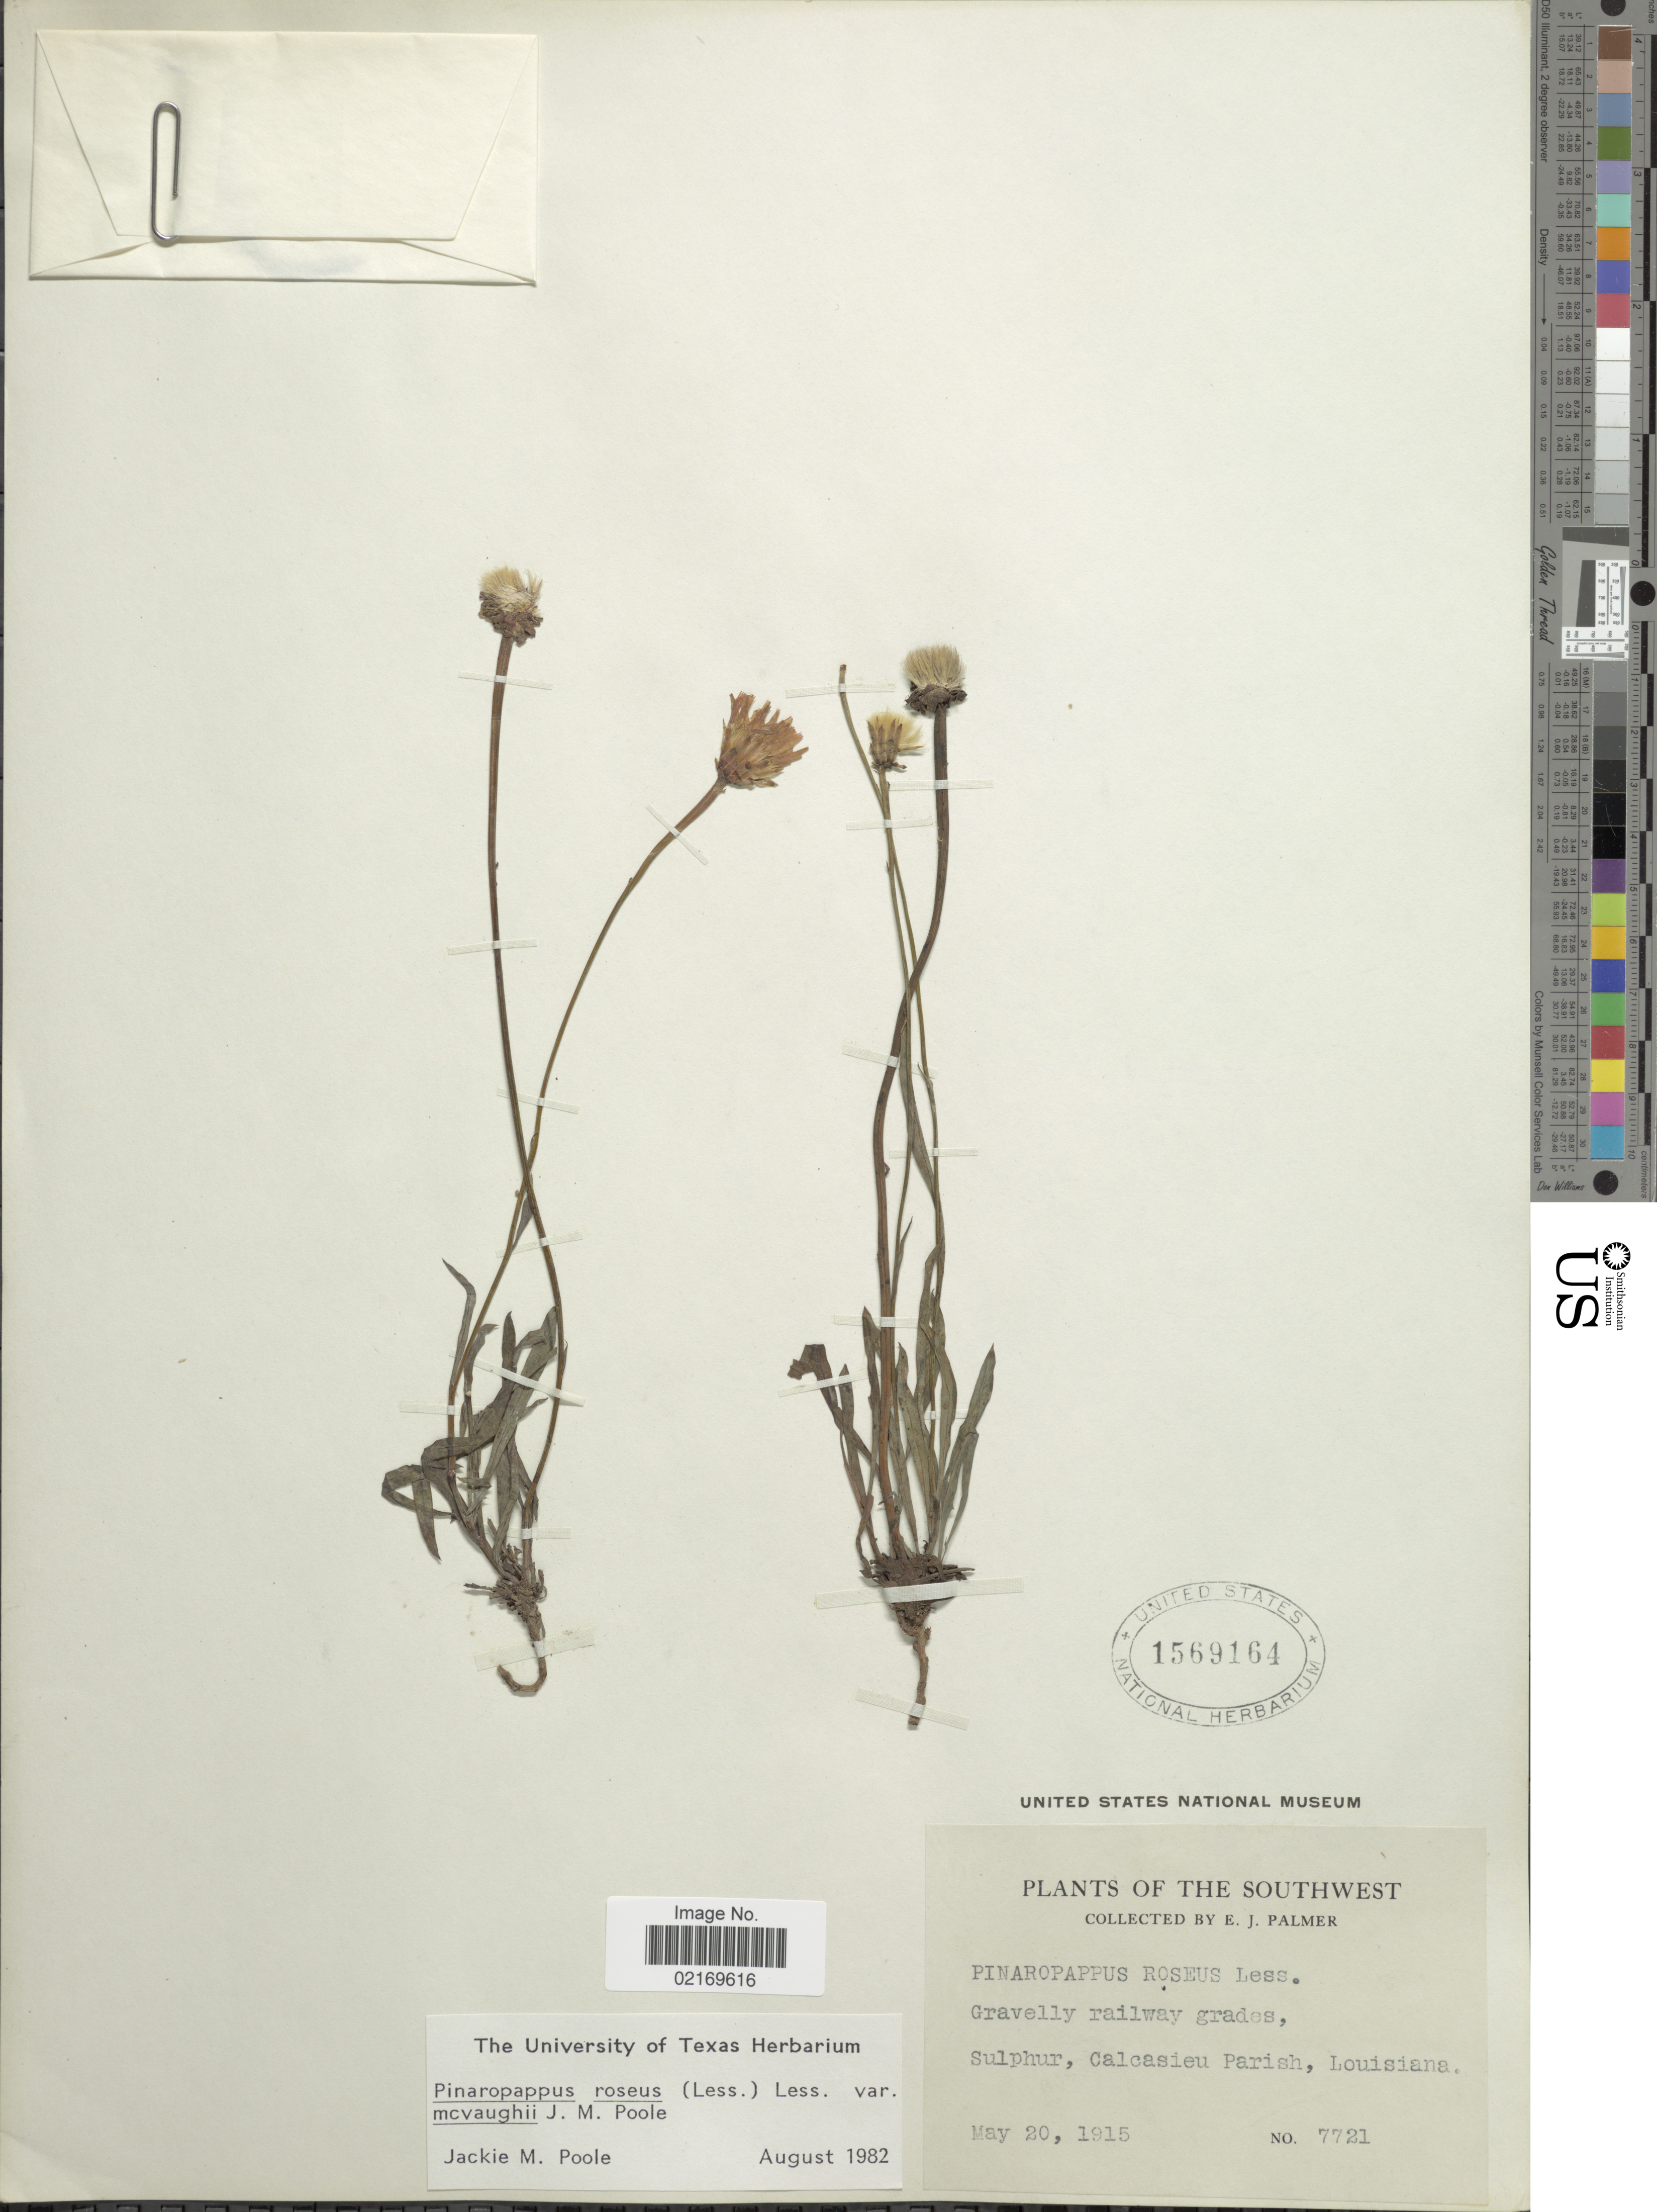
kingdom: Plantae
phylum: Tracheophyta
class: Magnoliopsida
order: Asterales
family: Asteraceae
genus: Pinaropappus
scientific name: Pinaropappus roseus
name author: Less.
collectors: E. J. Palmer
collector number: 7721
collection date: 1915-05-20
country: United States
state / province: Louisiana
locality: The Southwest, Sulphur, Calcasieu Parish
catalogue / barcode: US 1569164